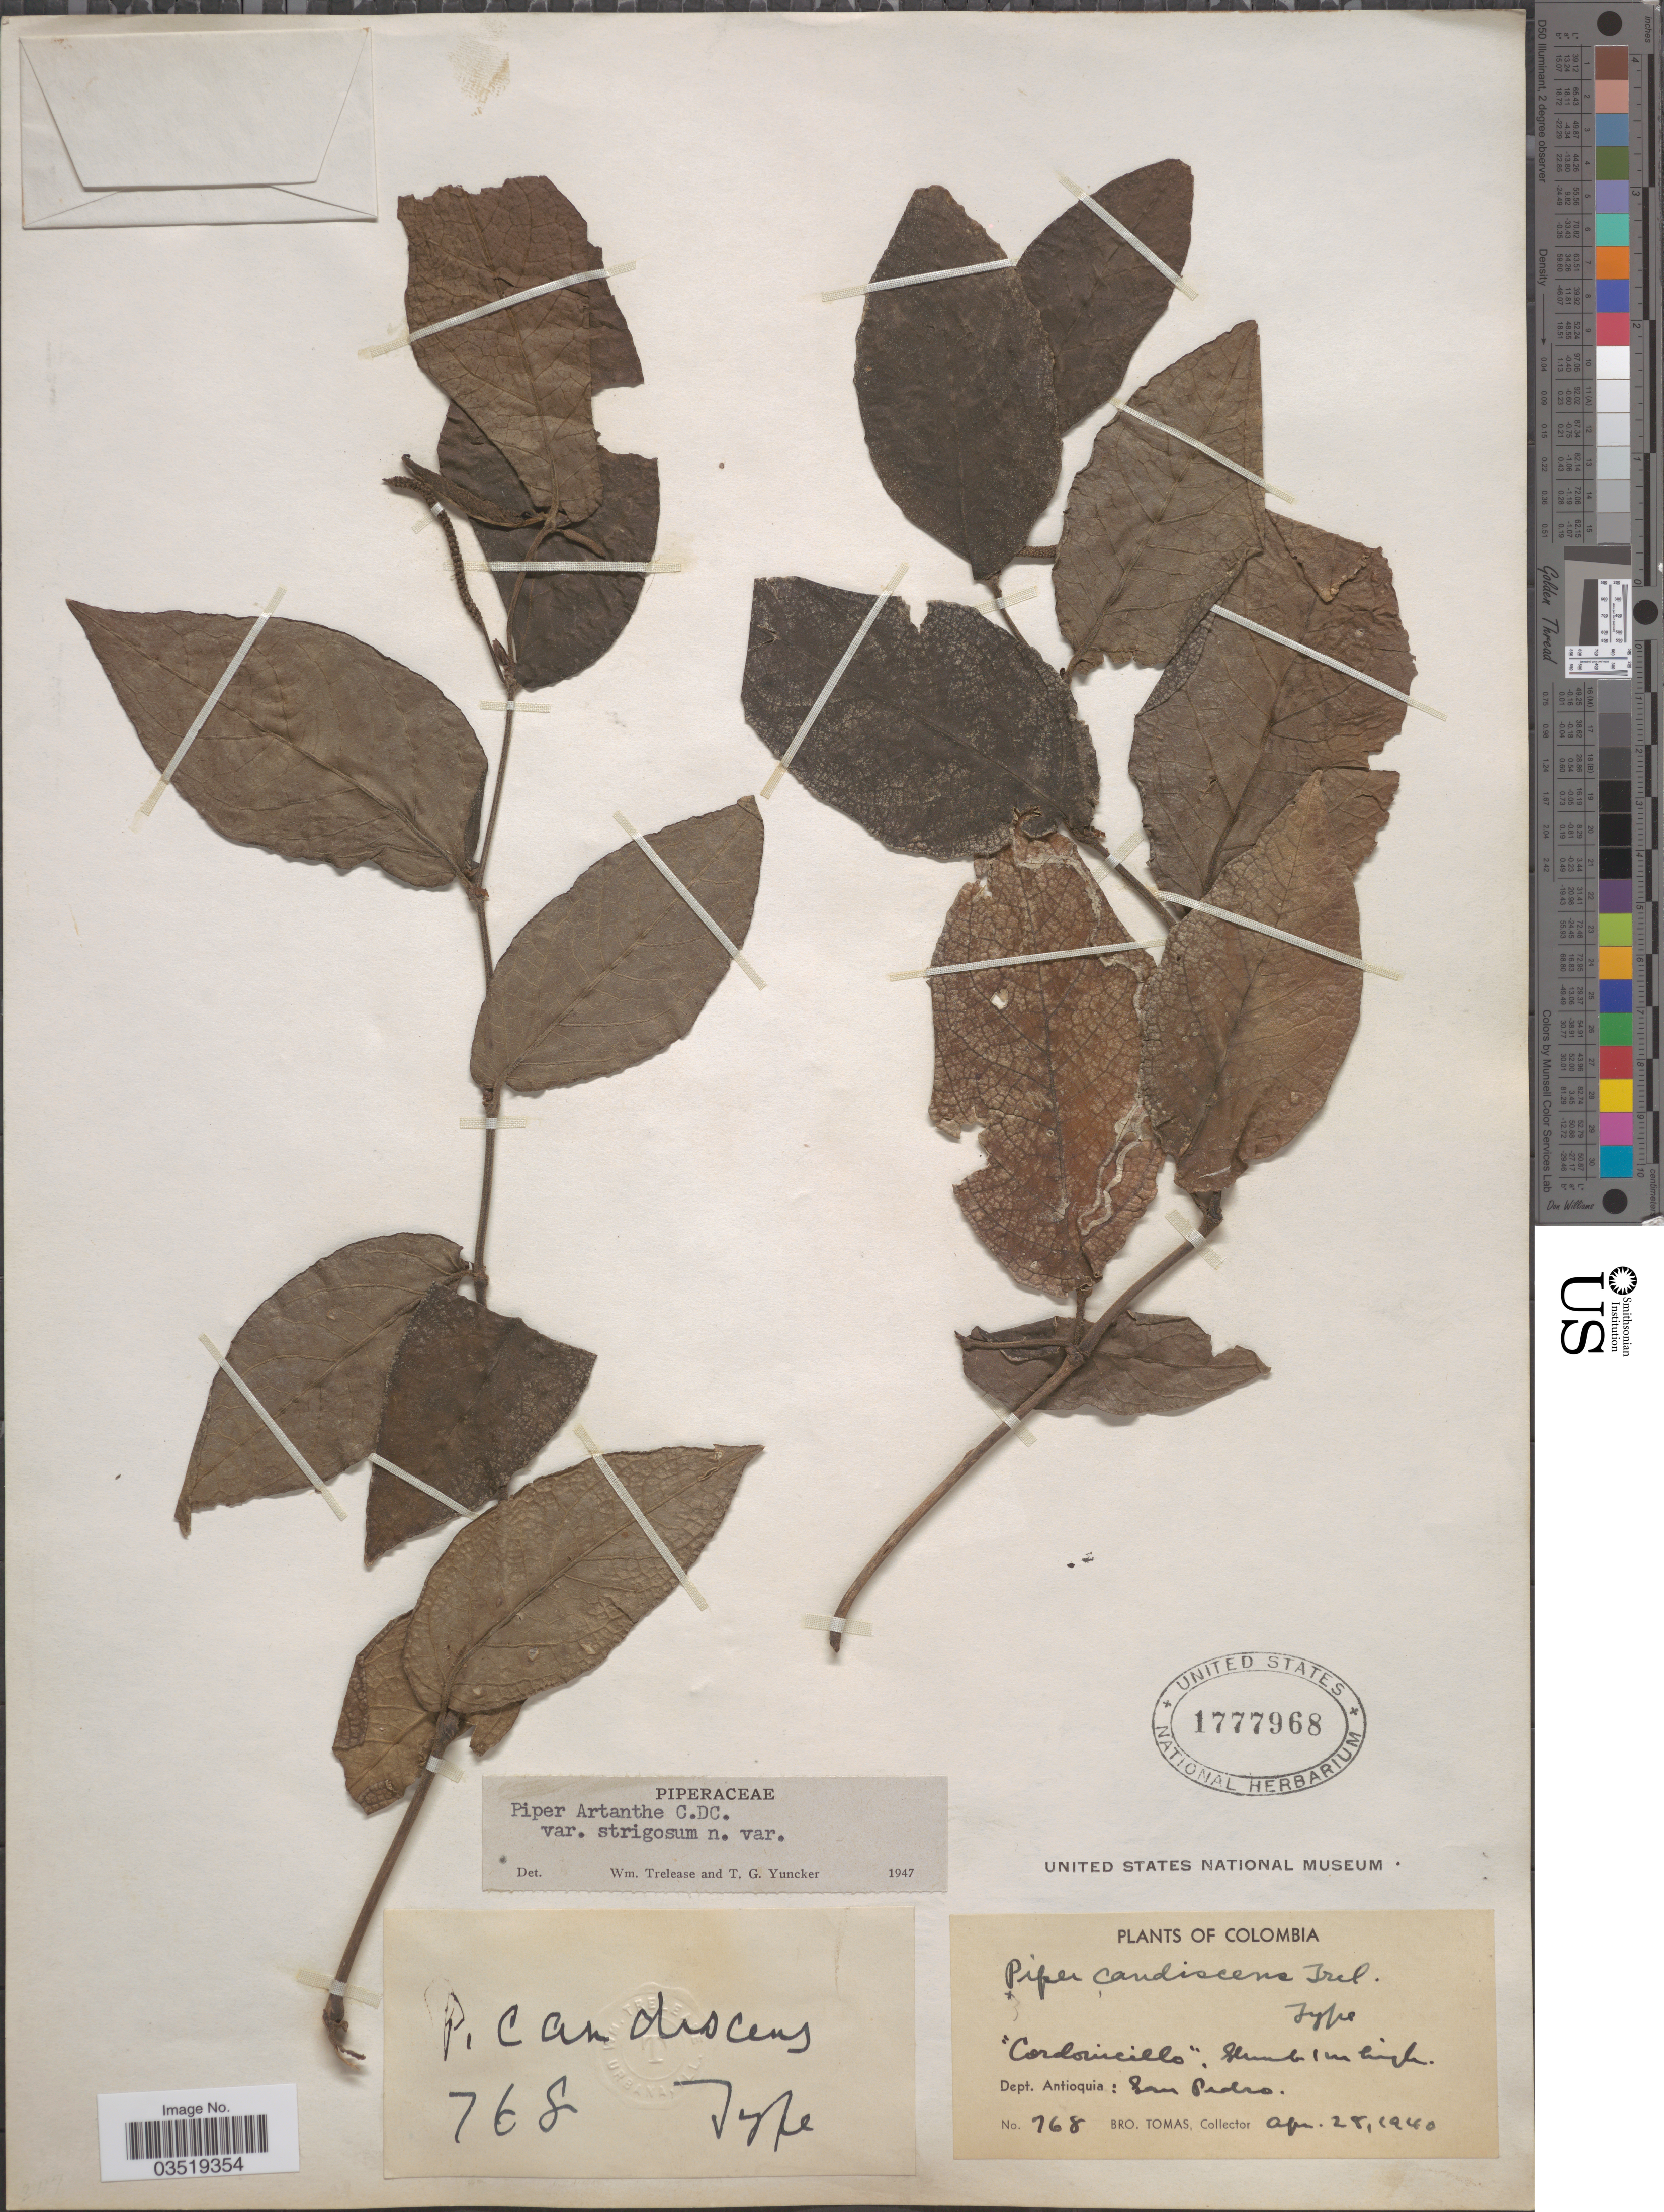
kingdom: Plantae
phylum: Tracheophyta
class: Magnoliopsida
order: Piperales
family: Piperaceae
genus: Piper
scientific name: Piper artanthe var. strigosum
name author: Trel. & Yunck.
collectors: B. Tomas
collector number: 768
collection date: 1940-04-28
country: Colombia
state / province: Antioquia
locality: Dept. Antioquia: San Pedro.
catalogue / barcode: US 1777968